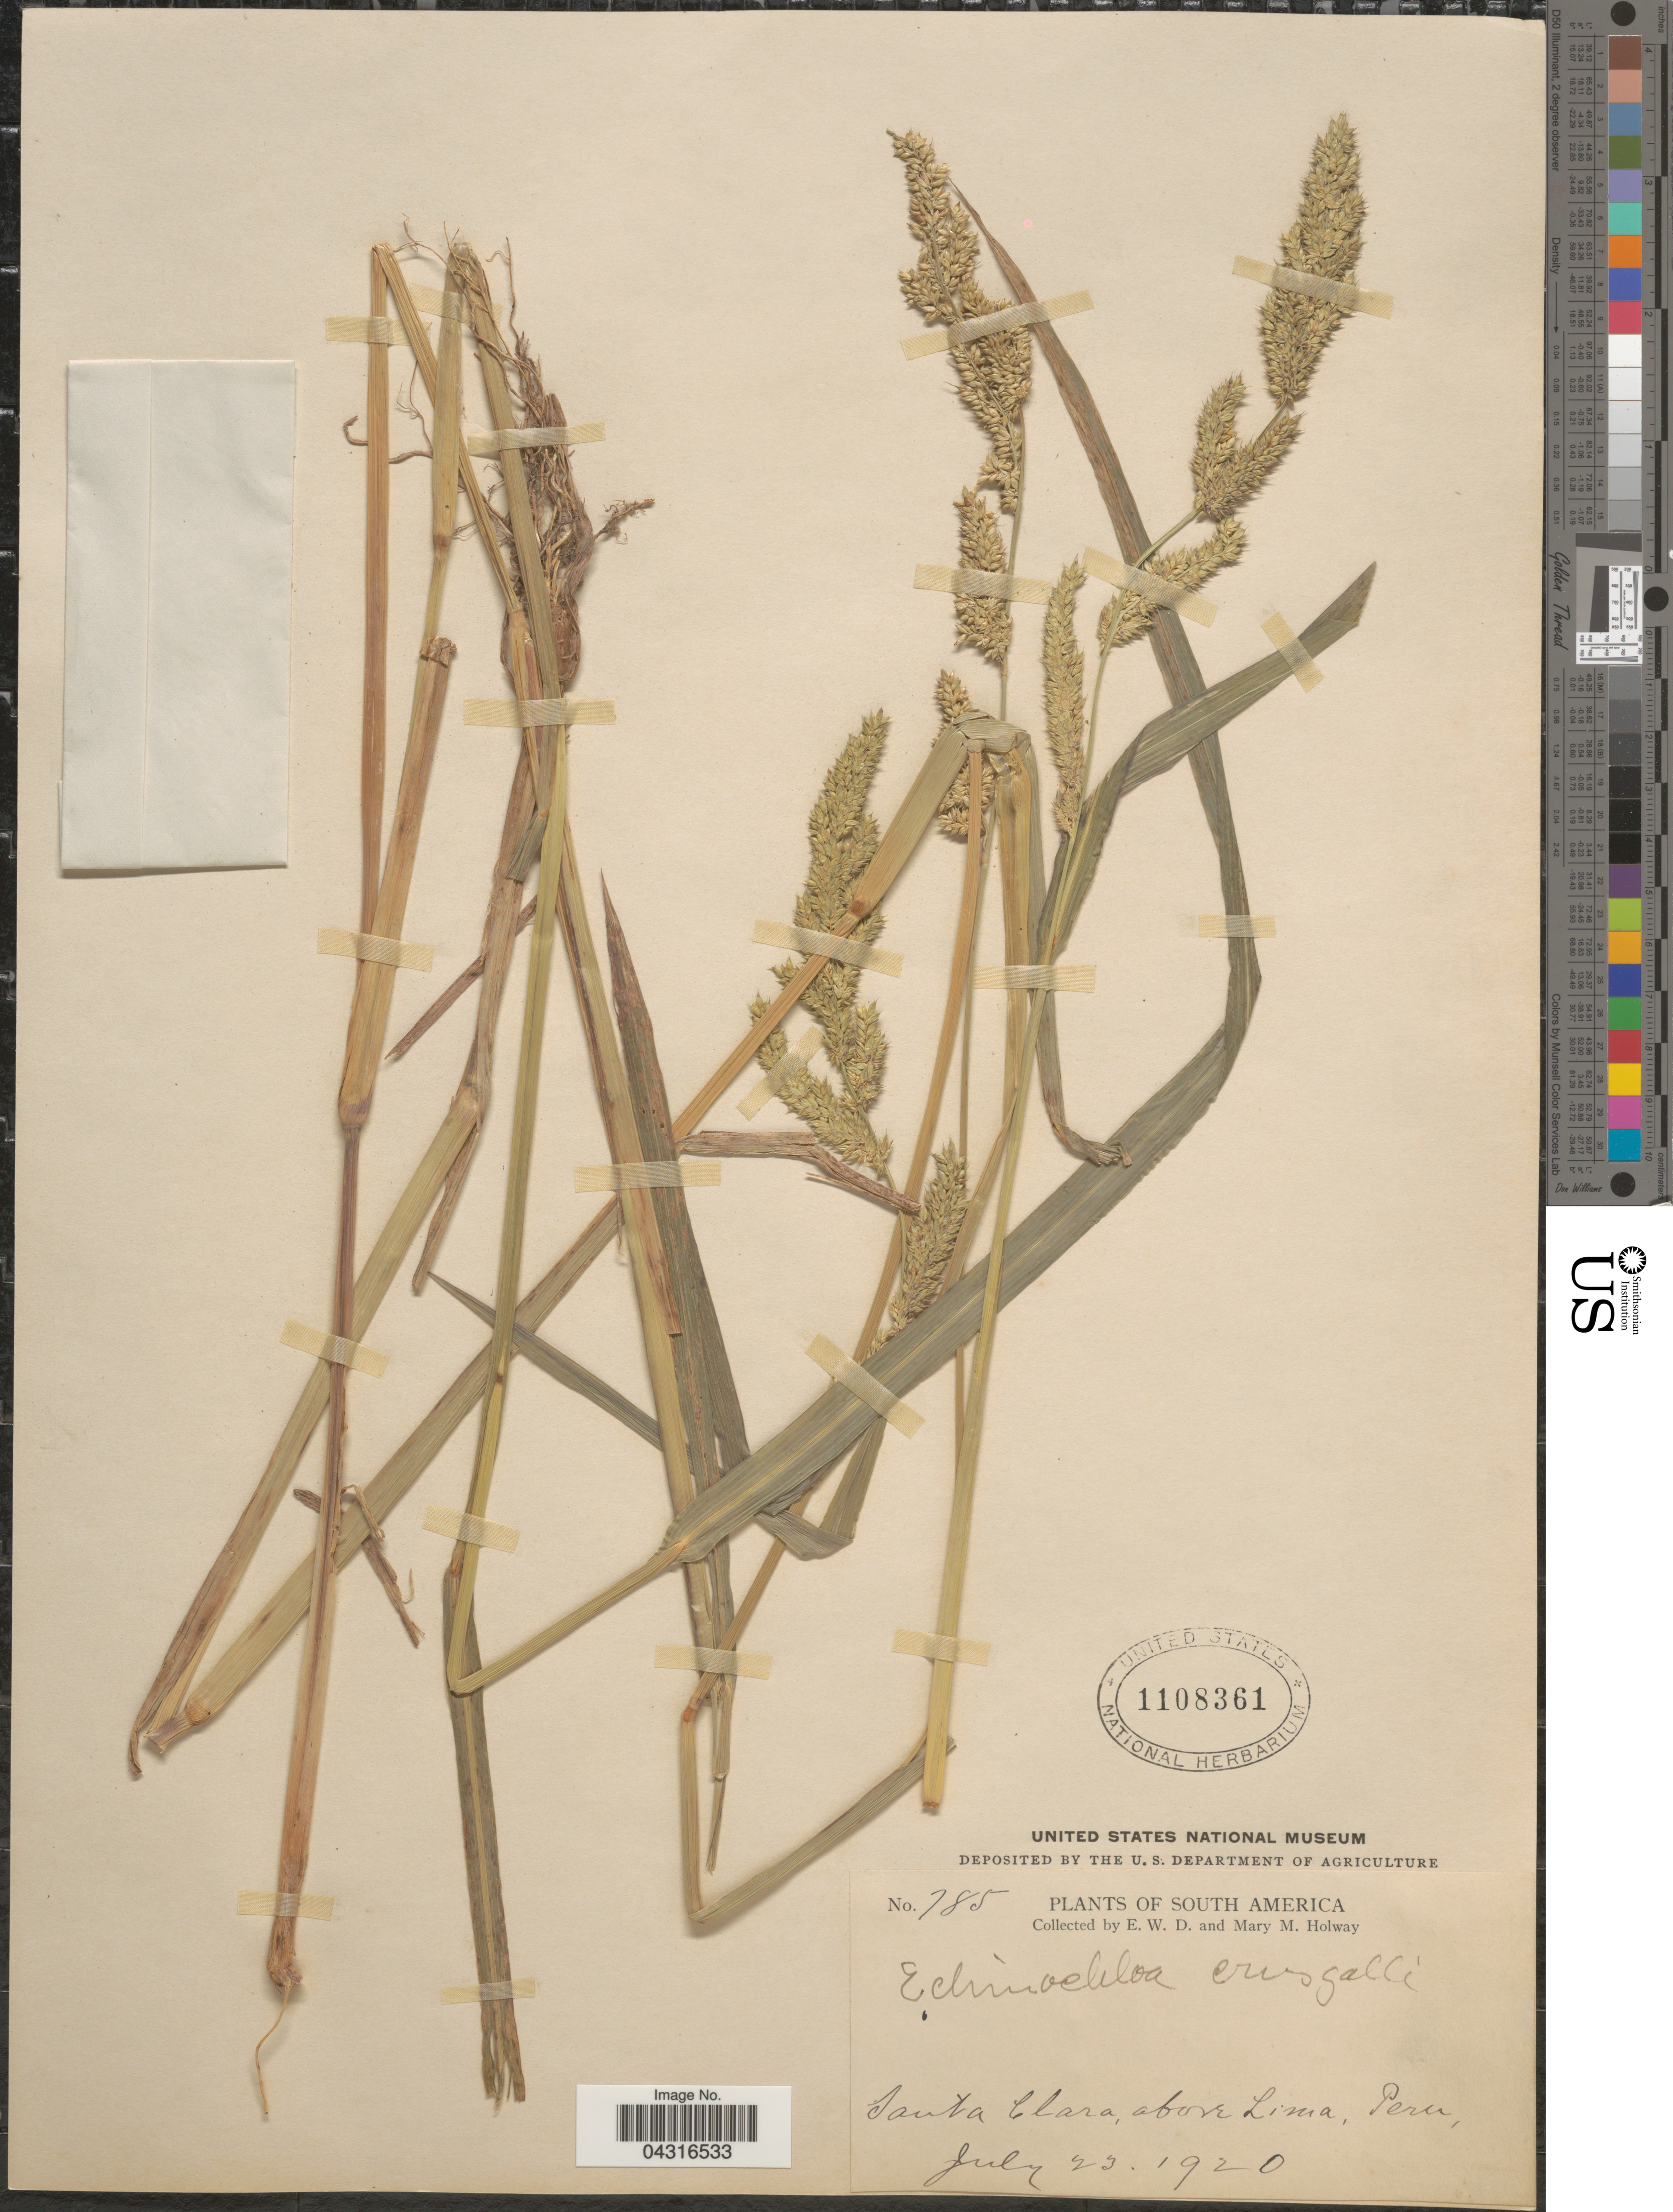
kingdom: Plantae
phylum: Tracheophyta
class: Liliopsida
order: Poales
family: Poaceae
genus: Echinochloa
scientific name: Echinochloa crus-pavonis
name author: (Kunth) Schult.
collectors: E. W. D. Holway & M. M. Holway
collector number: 785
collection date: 1920-07-23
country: Peru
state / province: Lima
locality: Santa Clara, above Lima.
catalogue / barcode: US 1108361